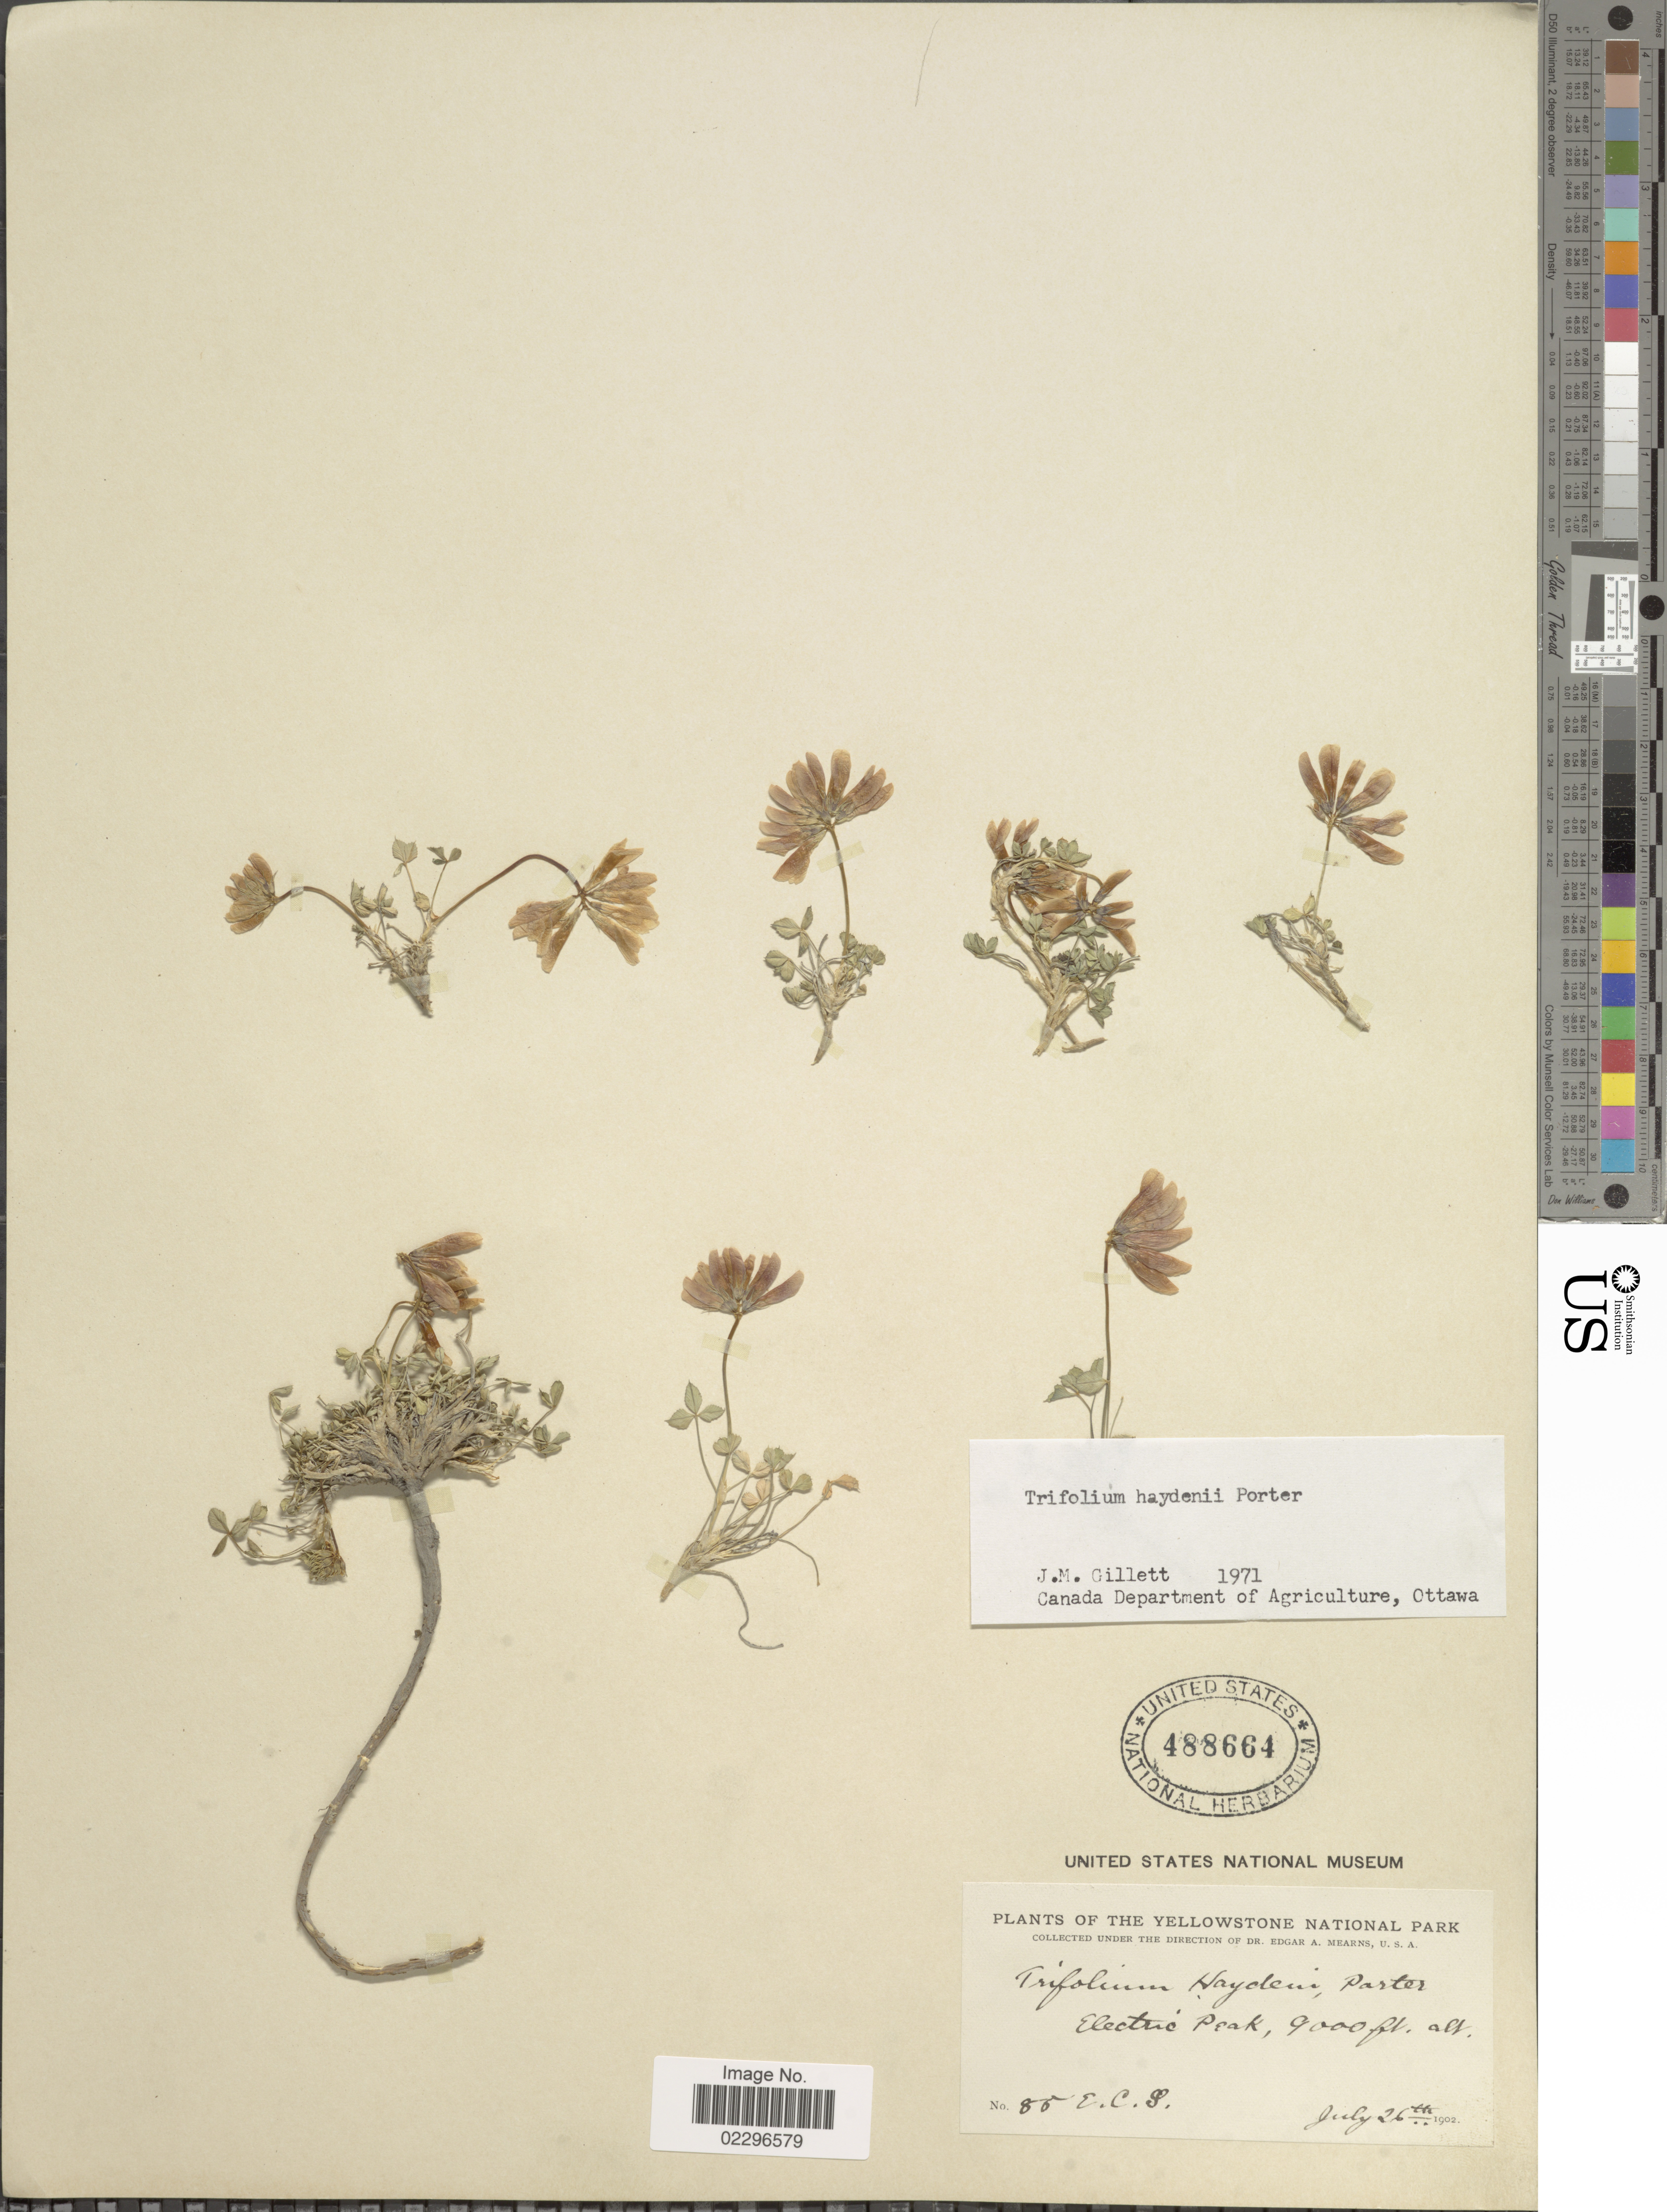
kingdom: Plantae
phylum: Tracheophyta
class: Magnoliopsida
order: Fabales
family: Fabaceae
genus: Trifolium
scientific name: Trifolium haydeni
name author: Porter in Hayden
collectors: E. C. Smith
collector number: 85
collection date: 1902-07-26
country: United States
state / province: Montana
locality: The Yellowstone National Park, Electric Peak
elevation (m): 2743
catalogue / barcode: US 488664